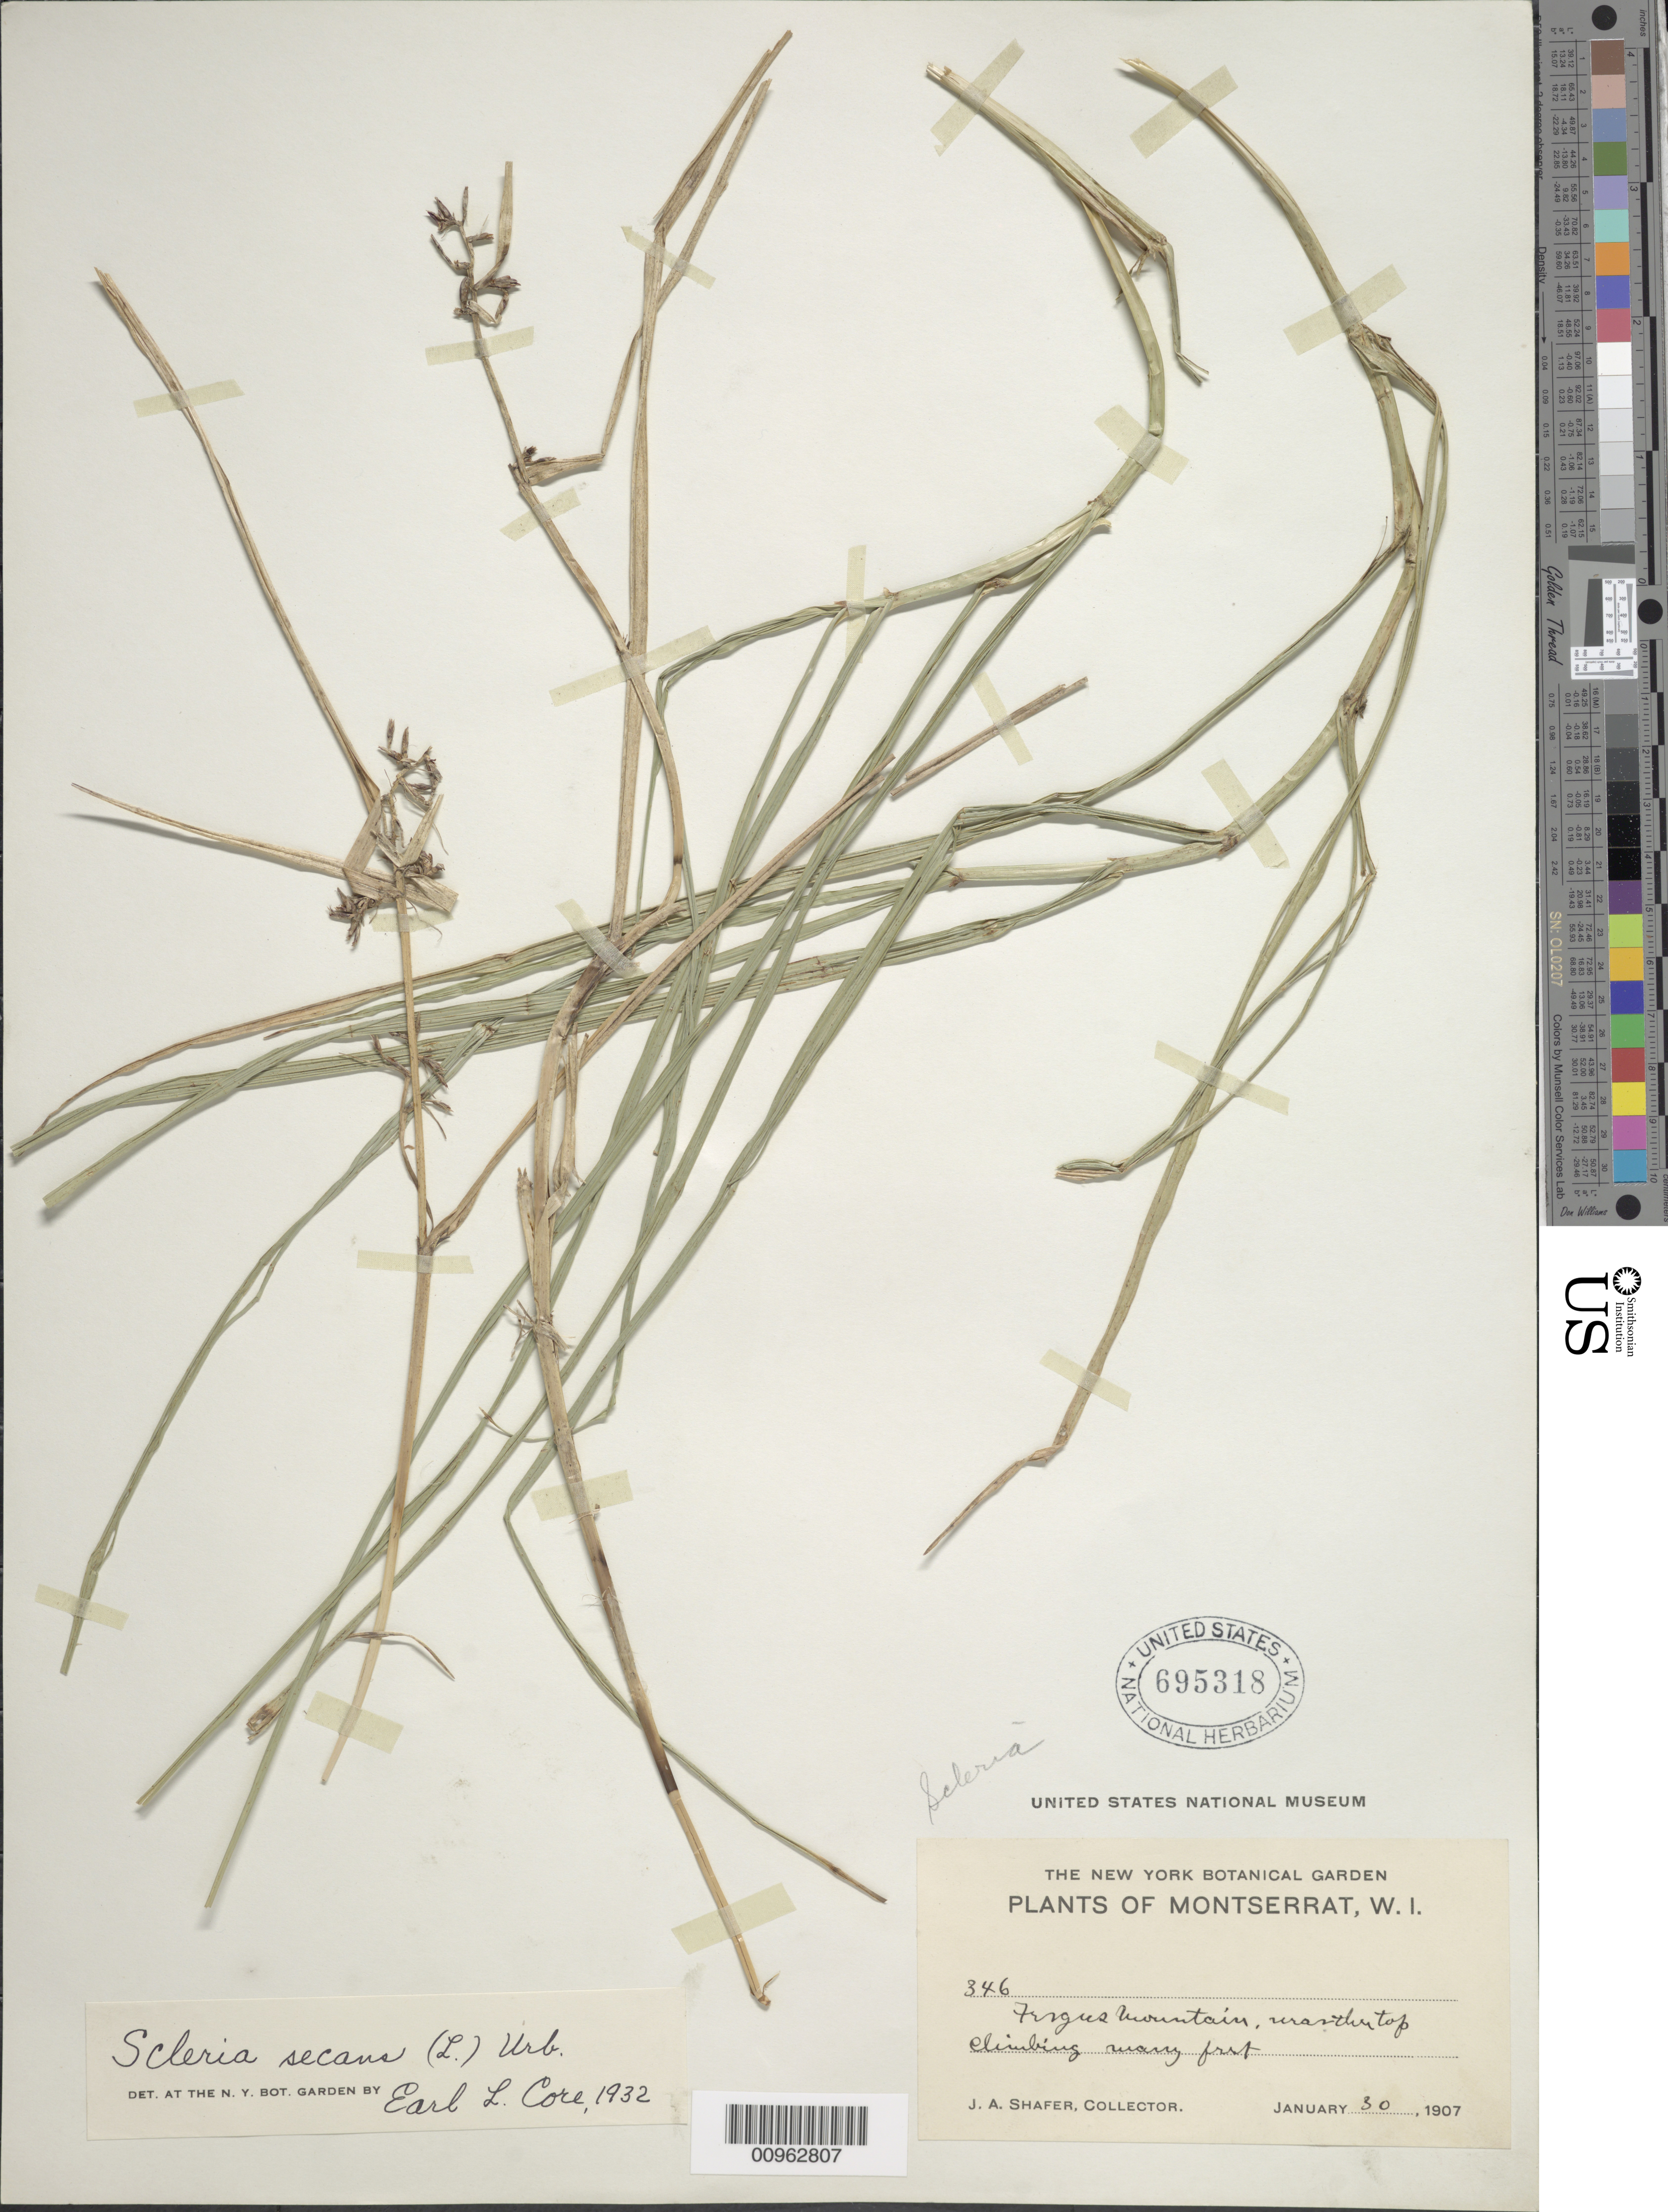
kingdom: Plantae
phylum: Tracheophyta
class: Liliopsida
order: Poales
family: Cyperaceae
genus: Scleria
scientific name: Scleria secans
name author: (L.) Urb.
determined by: Core, E. L.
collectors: J. A. Shafer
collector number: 346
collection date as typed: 30 Jan 1907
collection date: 1907-01-30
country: Montserrat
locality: "Fergus" Mountain, northern top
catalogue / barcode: US 695318